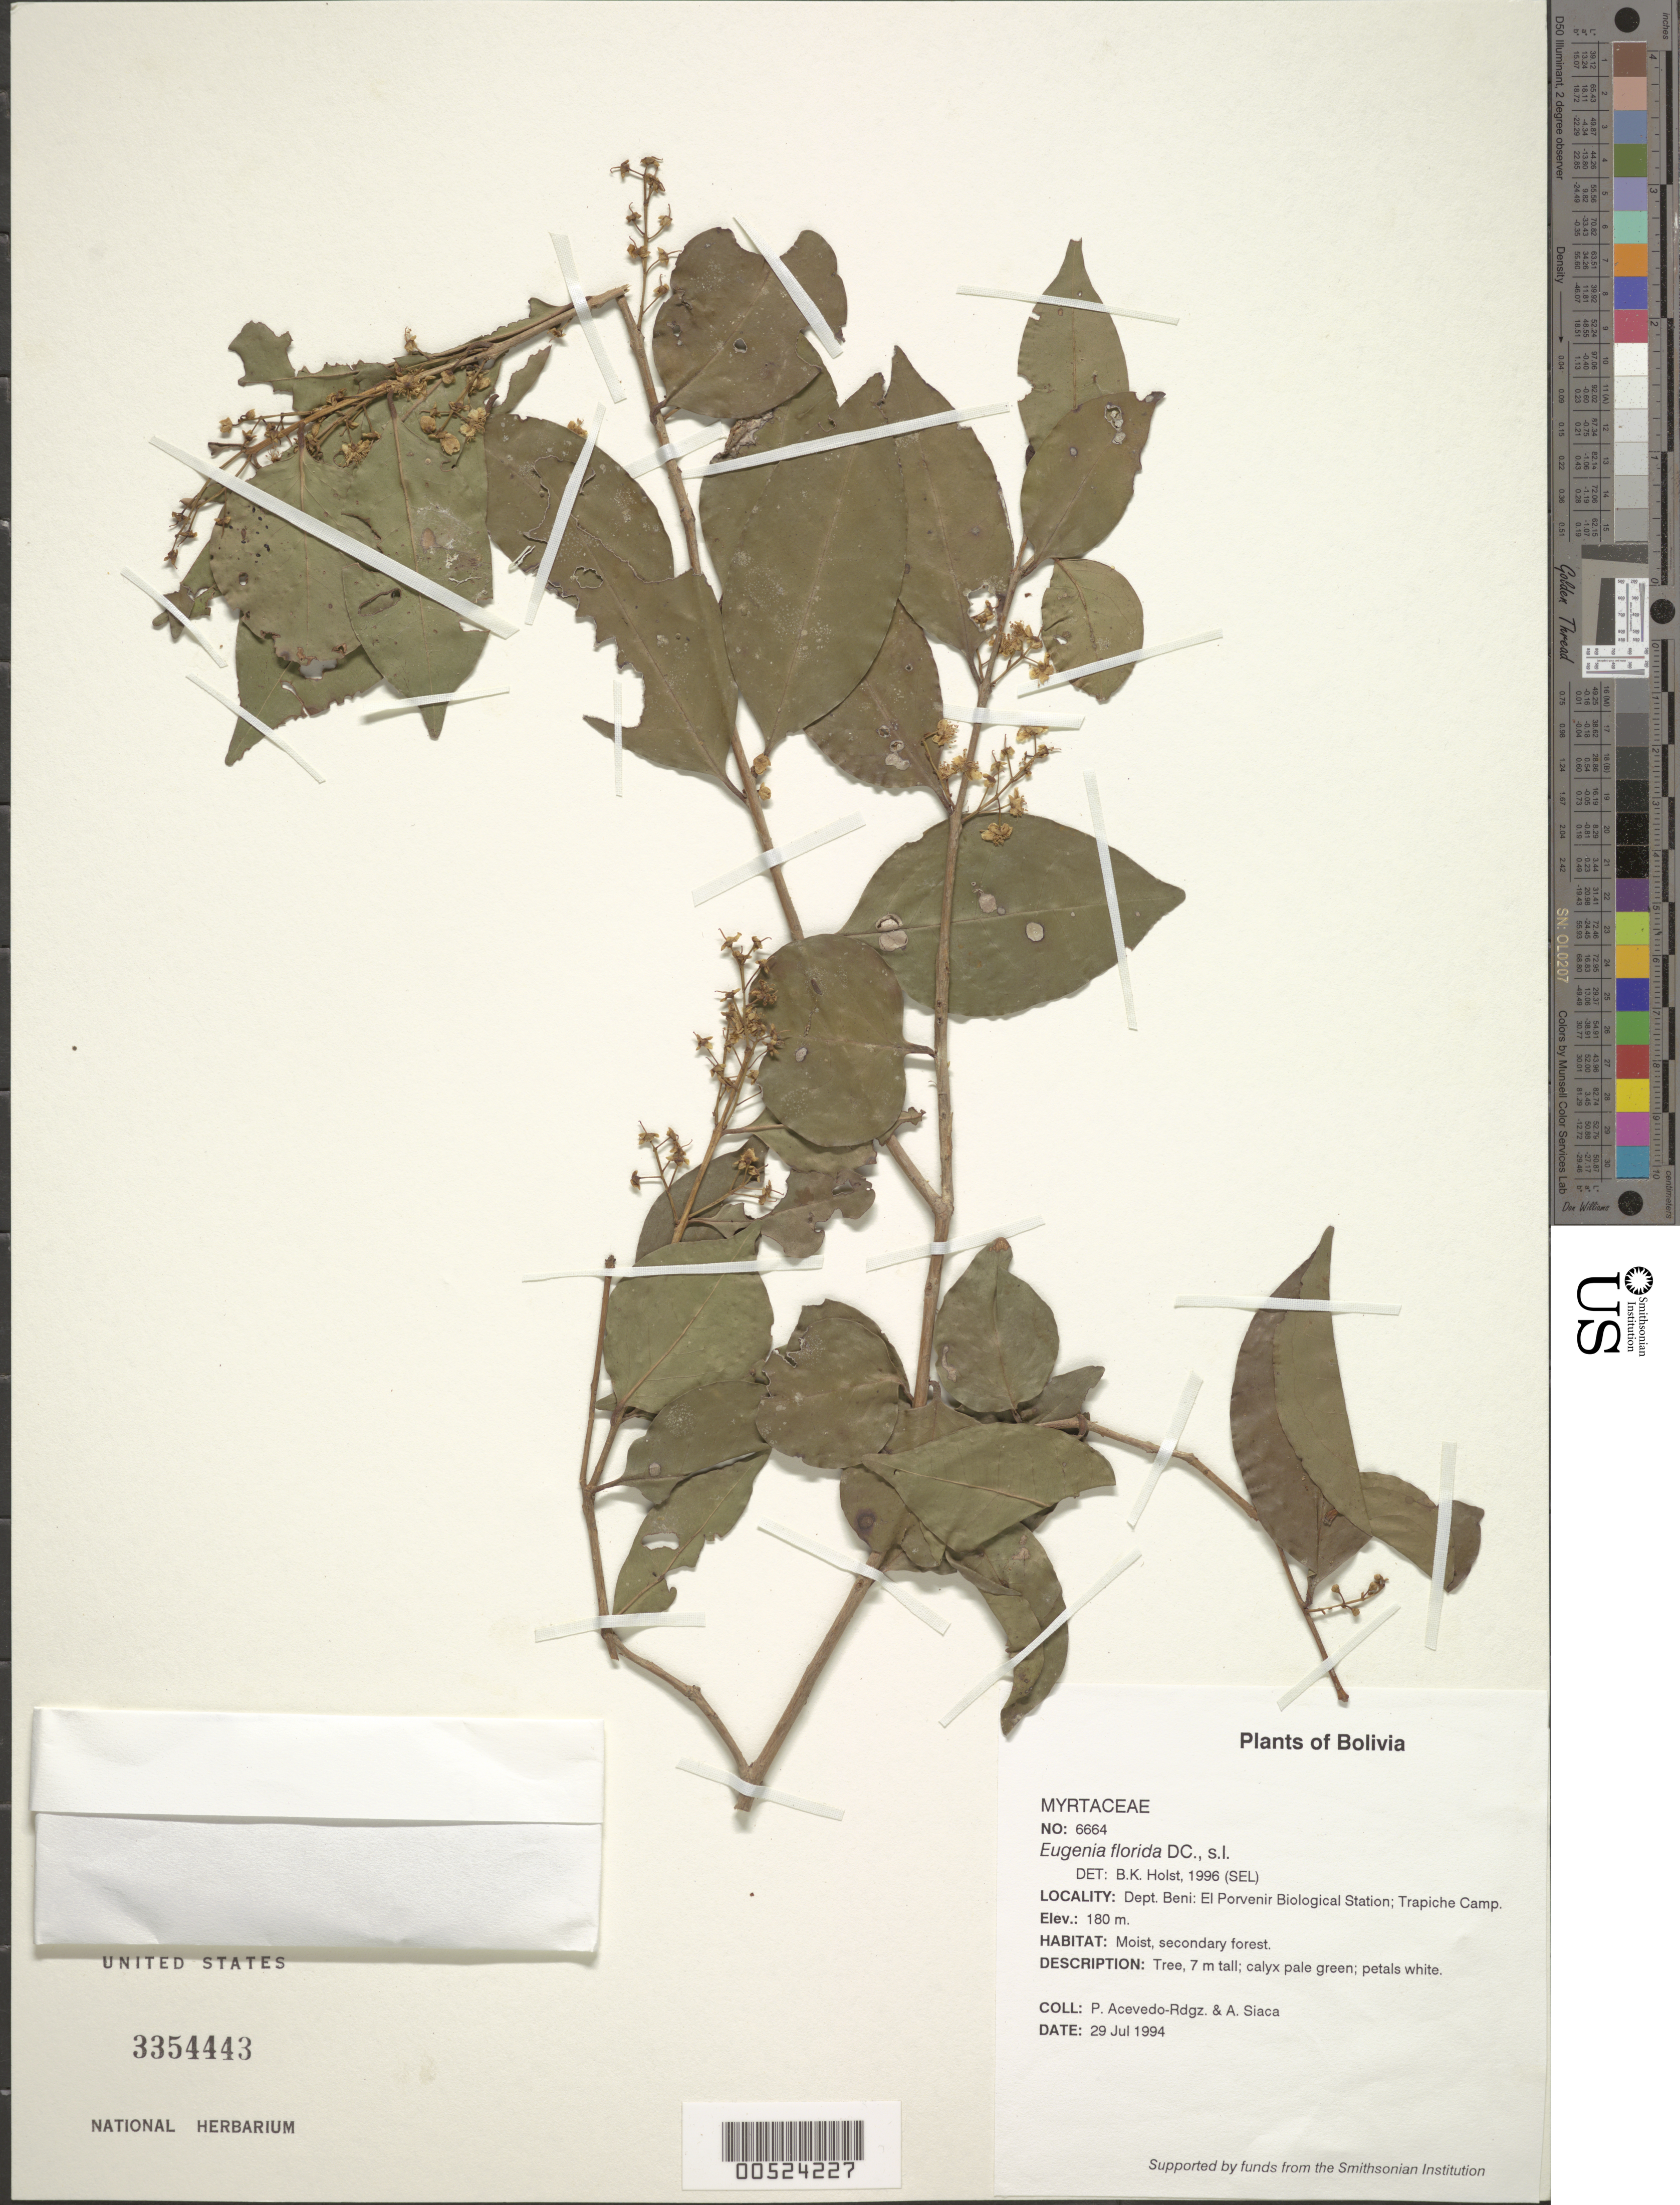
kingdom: Plantae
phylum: Tracheophyta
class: Magnoliopsida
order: Myrtales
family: Myrtaceae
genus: Eugenia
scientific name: Eugenia paracatuana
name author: O. Berg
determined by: Mazine, Fiorella F.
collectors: P. Acevedo-Rodr. & A. Siaca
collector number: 6664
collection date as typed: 29 Jul 1994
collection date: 1994-07-29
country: Bolivia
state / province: Beni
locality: Depart. Beni, El Porvenir Biological Station. Trapiche Camp.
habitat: Moist, secondary forest.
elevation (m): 180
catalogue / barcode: US 3354443